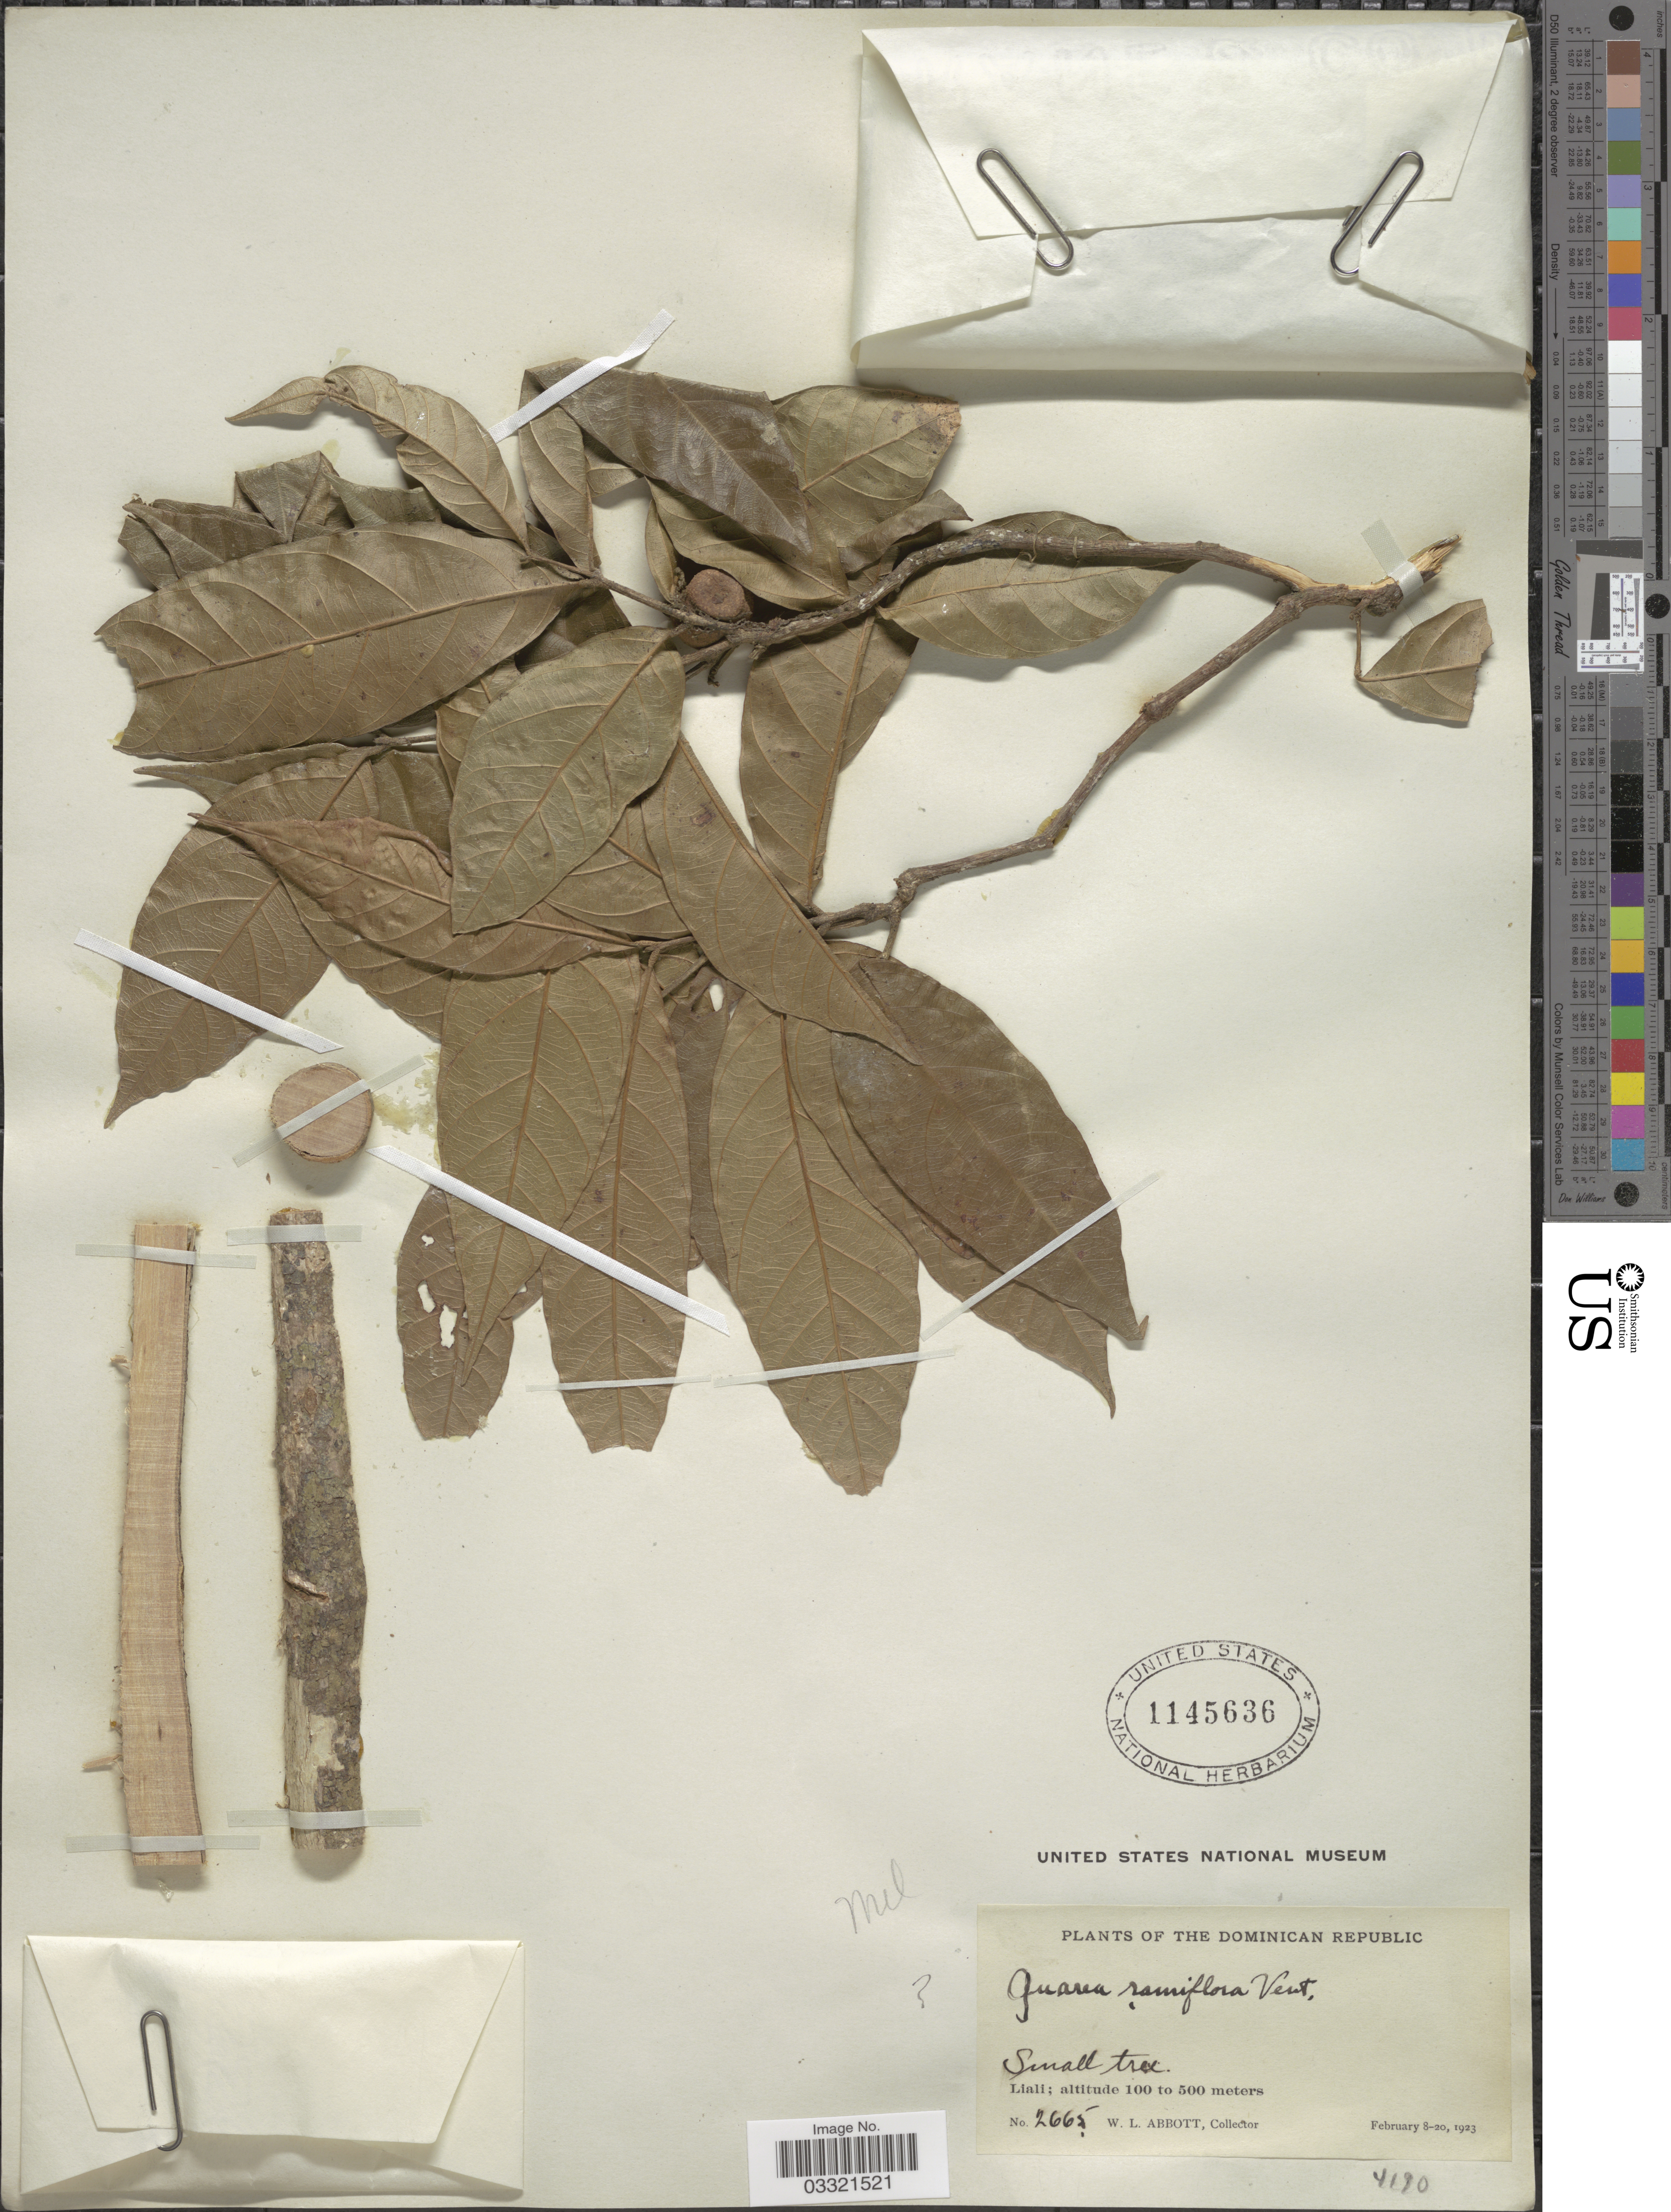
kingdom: Plantae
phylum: Tracheophyta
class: Magnoliopsida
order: Sapindales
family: Meliaceae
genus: Guarea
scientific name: Guarea ramiflora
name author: Vent.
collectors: W. L. Abbott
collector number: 2665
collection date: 1923-02-08/1923-02-20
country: Dominican Republic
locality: Liali.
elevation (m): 100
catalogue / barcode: US 1145636